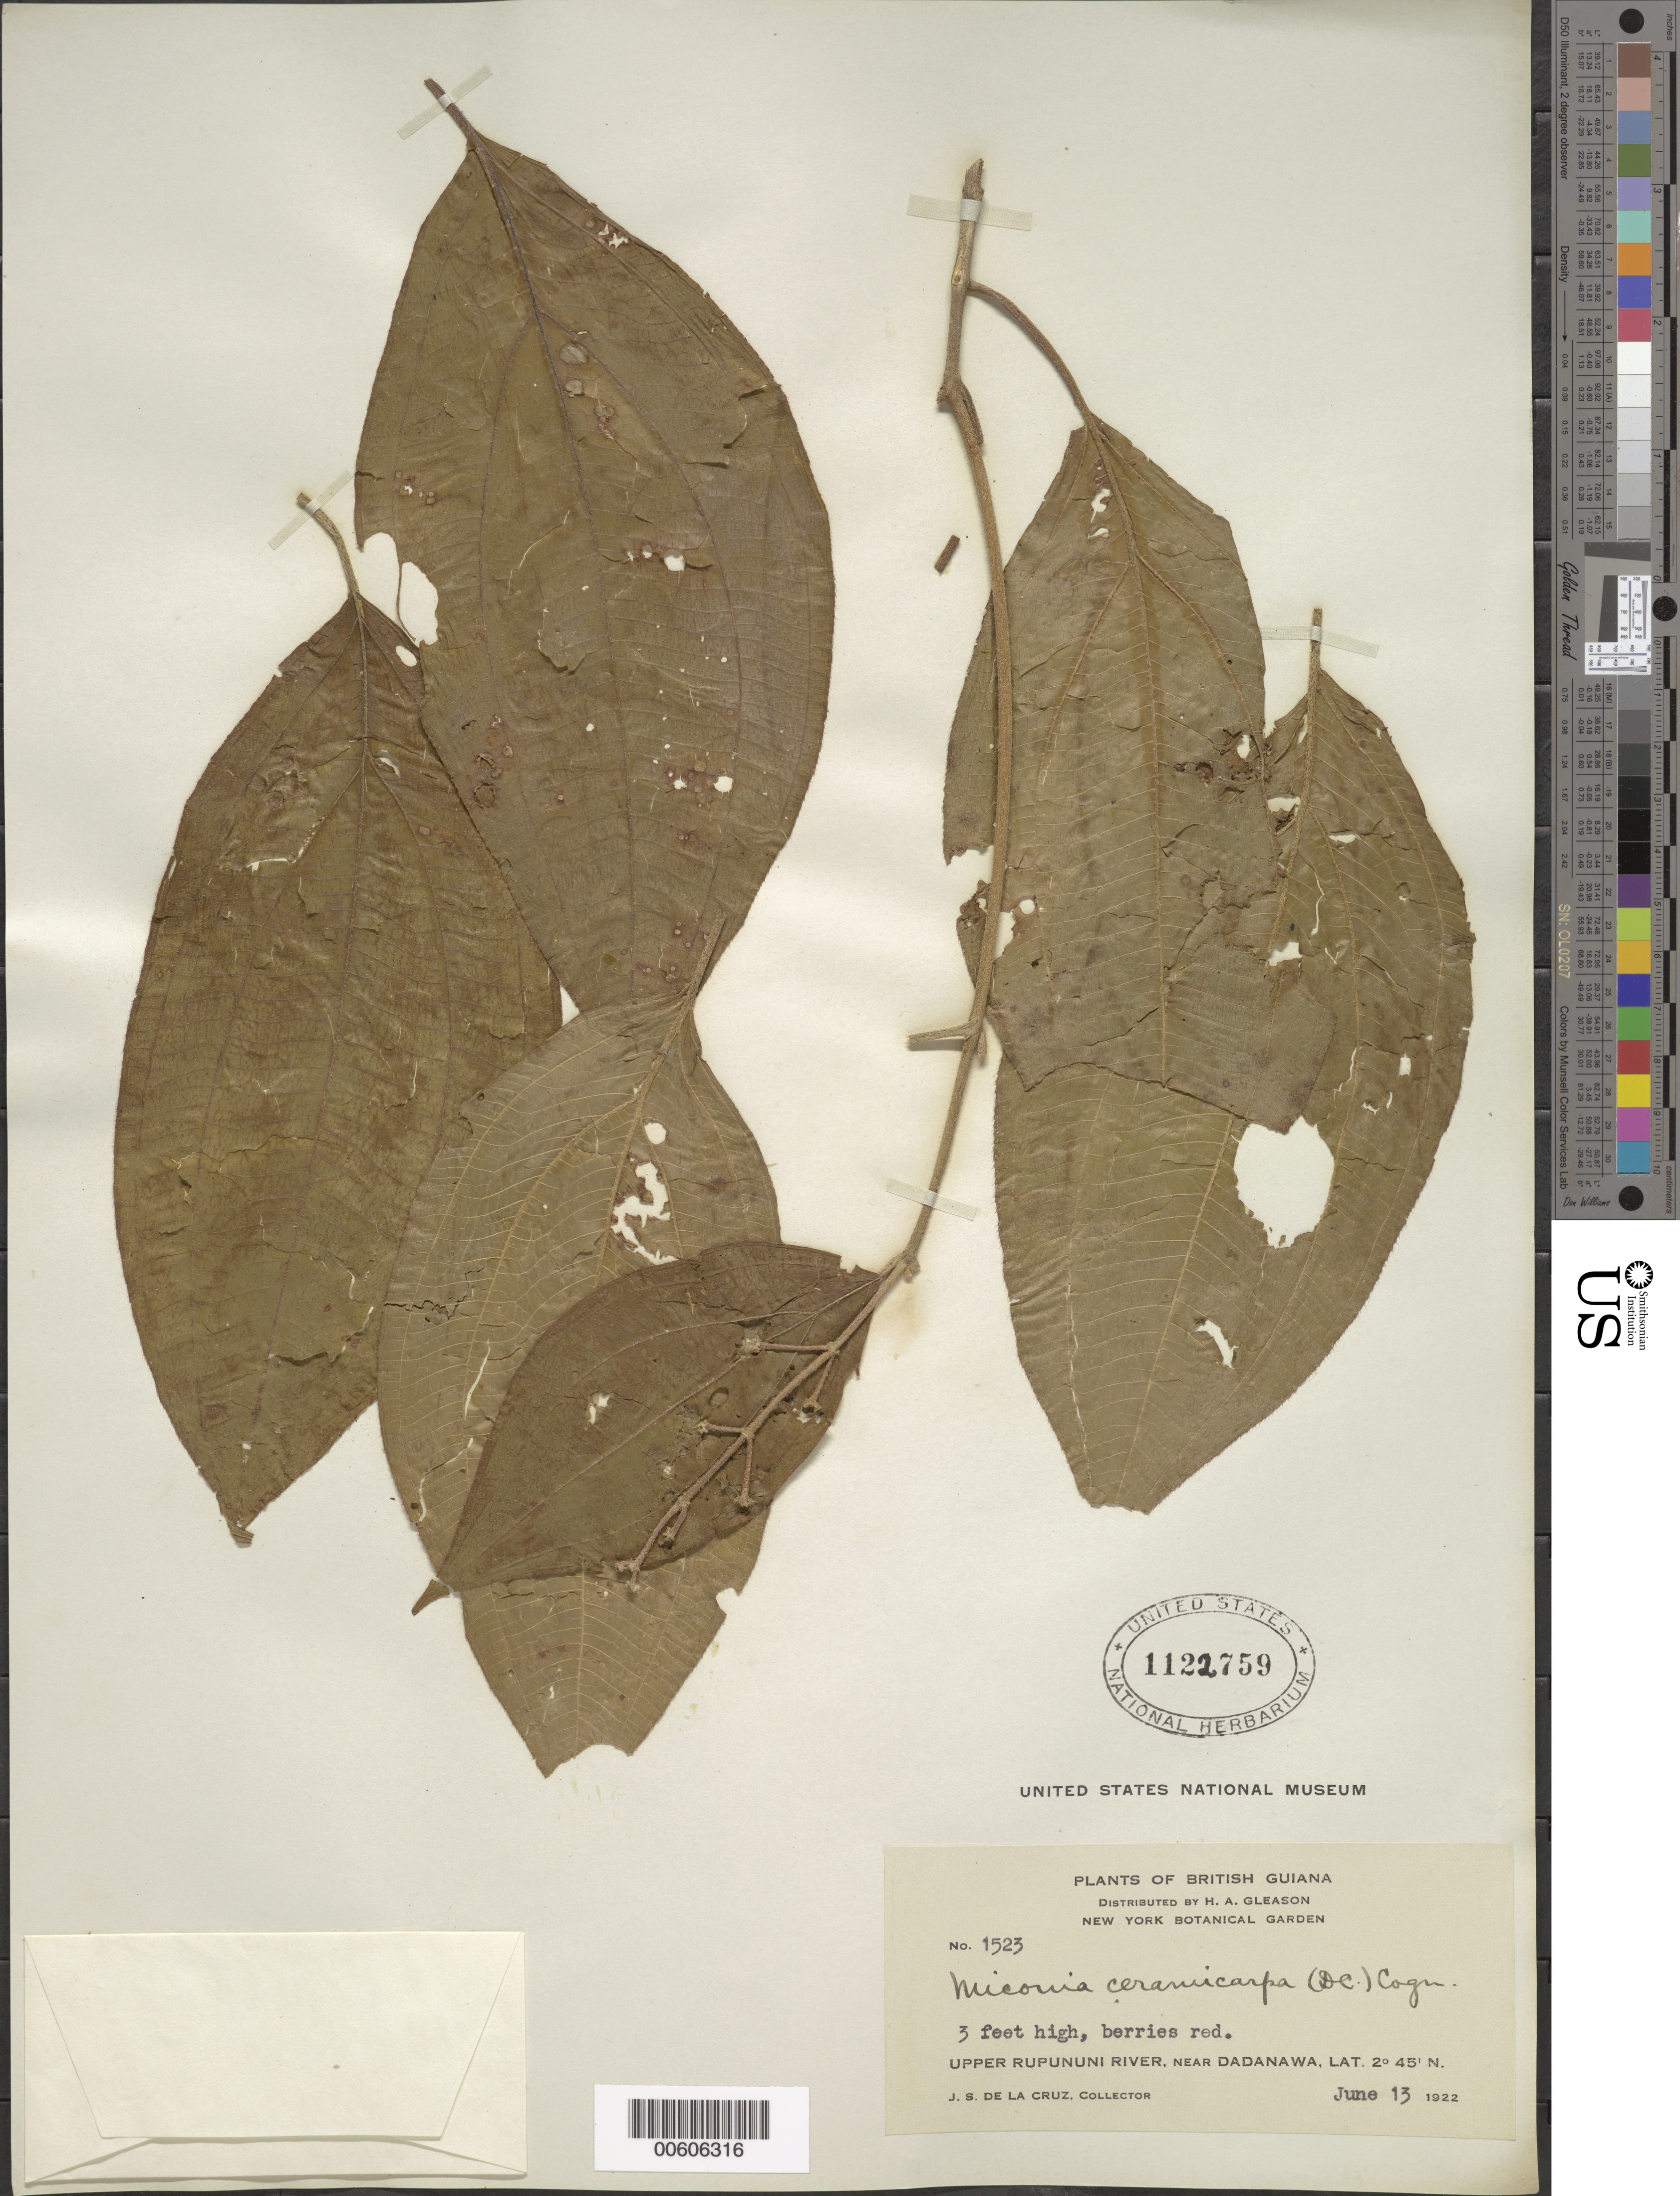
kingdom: Plantae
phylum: Tracheophyta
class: Magnoliopsida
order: Myrtales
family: Melastomataceae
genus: Miconia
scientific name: Miconia ceramicarpa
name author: (DC.) Cogn.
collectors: J. S. de la Cruz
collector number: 1523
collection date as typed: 13-Jun-22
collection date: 1922-06-13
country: Guyana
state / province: U. Takutu-U. Essequibo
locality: Dadanawa, vic., upper Rupununi R.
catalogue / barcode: US 1122759